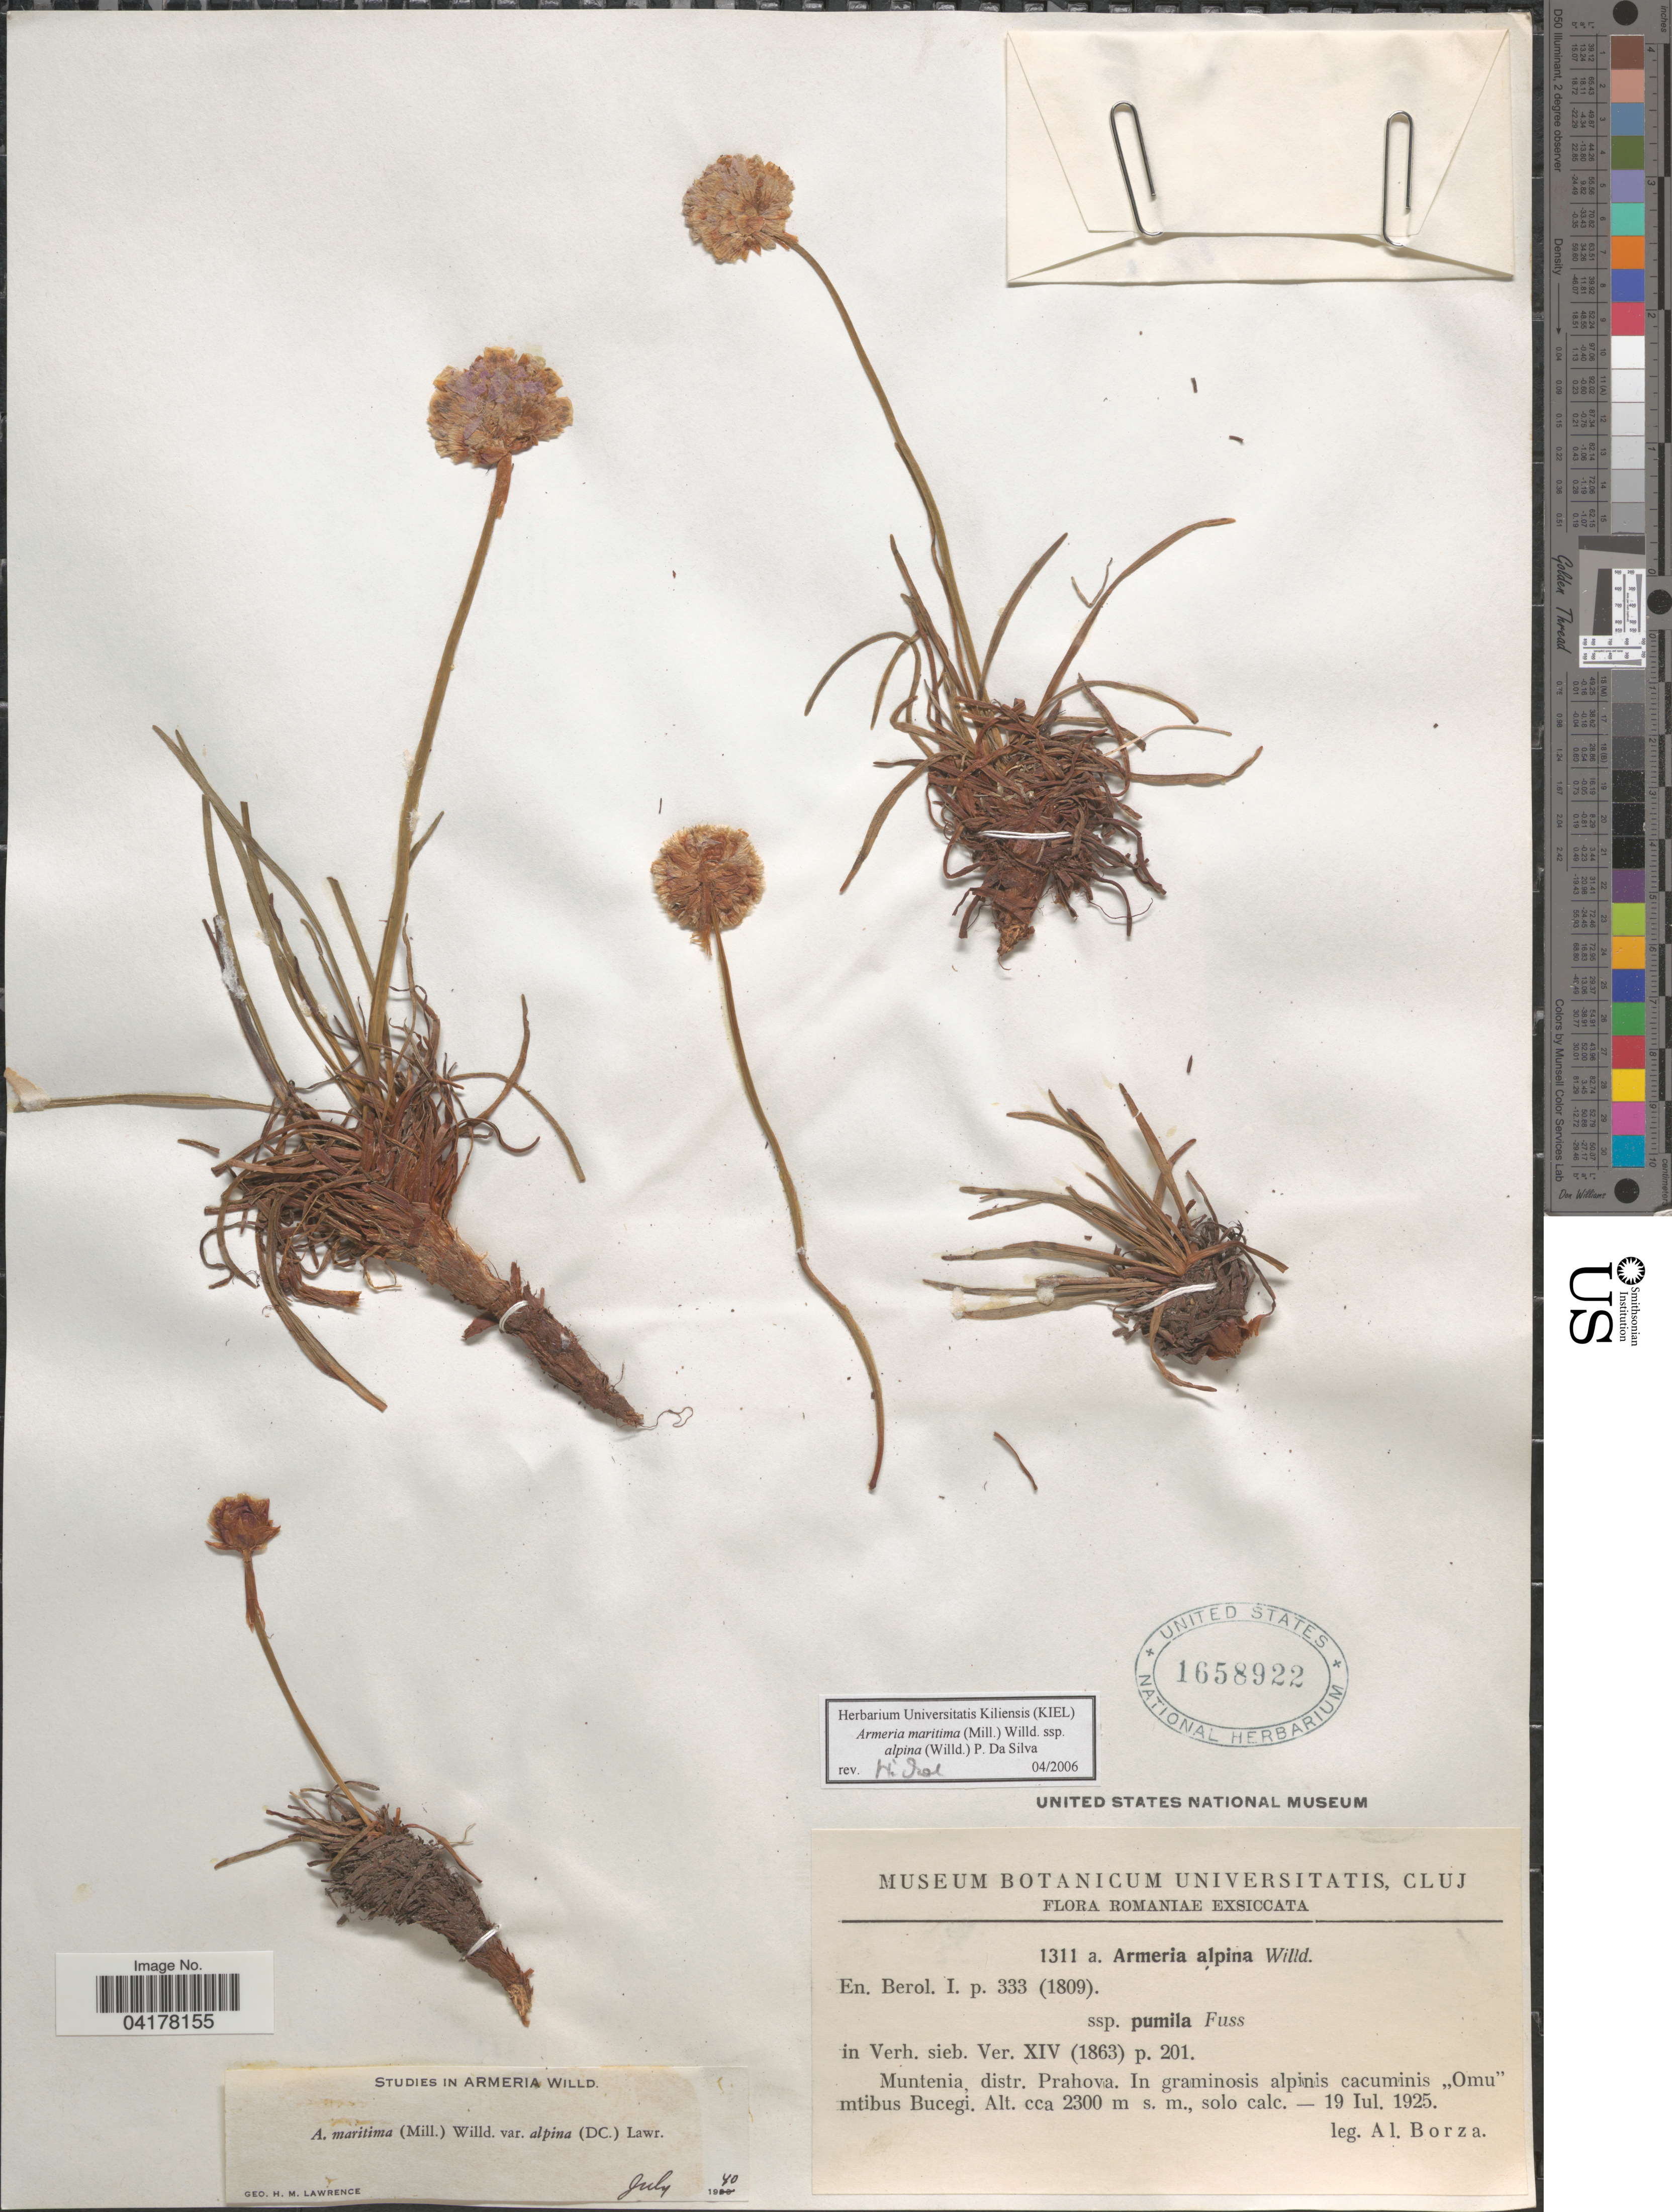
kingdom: Plantae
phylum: Tracheophyta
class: Magnoliopsida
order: Caryophyllales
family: Plumbaginaceae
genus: Armeria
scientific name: Armeria maritima subsp. alpina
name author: (Willd.) P. Silva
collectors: A. Borza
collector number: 1311a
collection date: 1925-07-19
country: Romania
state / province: Prahova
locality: Muntenia, distr. Prahova. In graminosis alpinis cacuminis ,,Omu' mtibus Bucegi.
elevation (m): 2300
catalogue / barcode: US 1658922